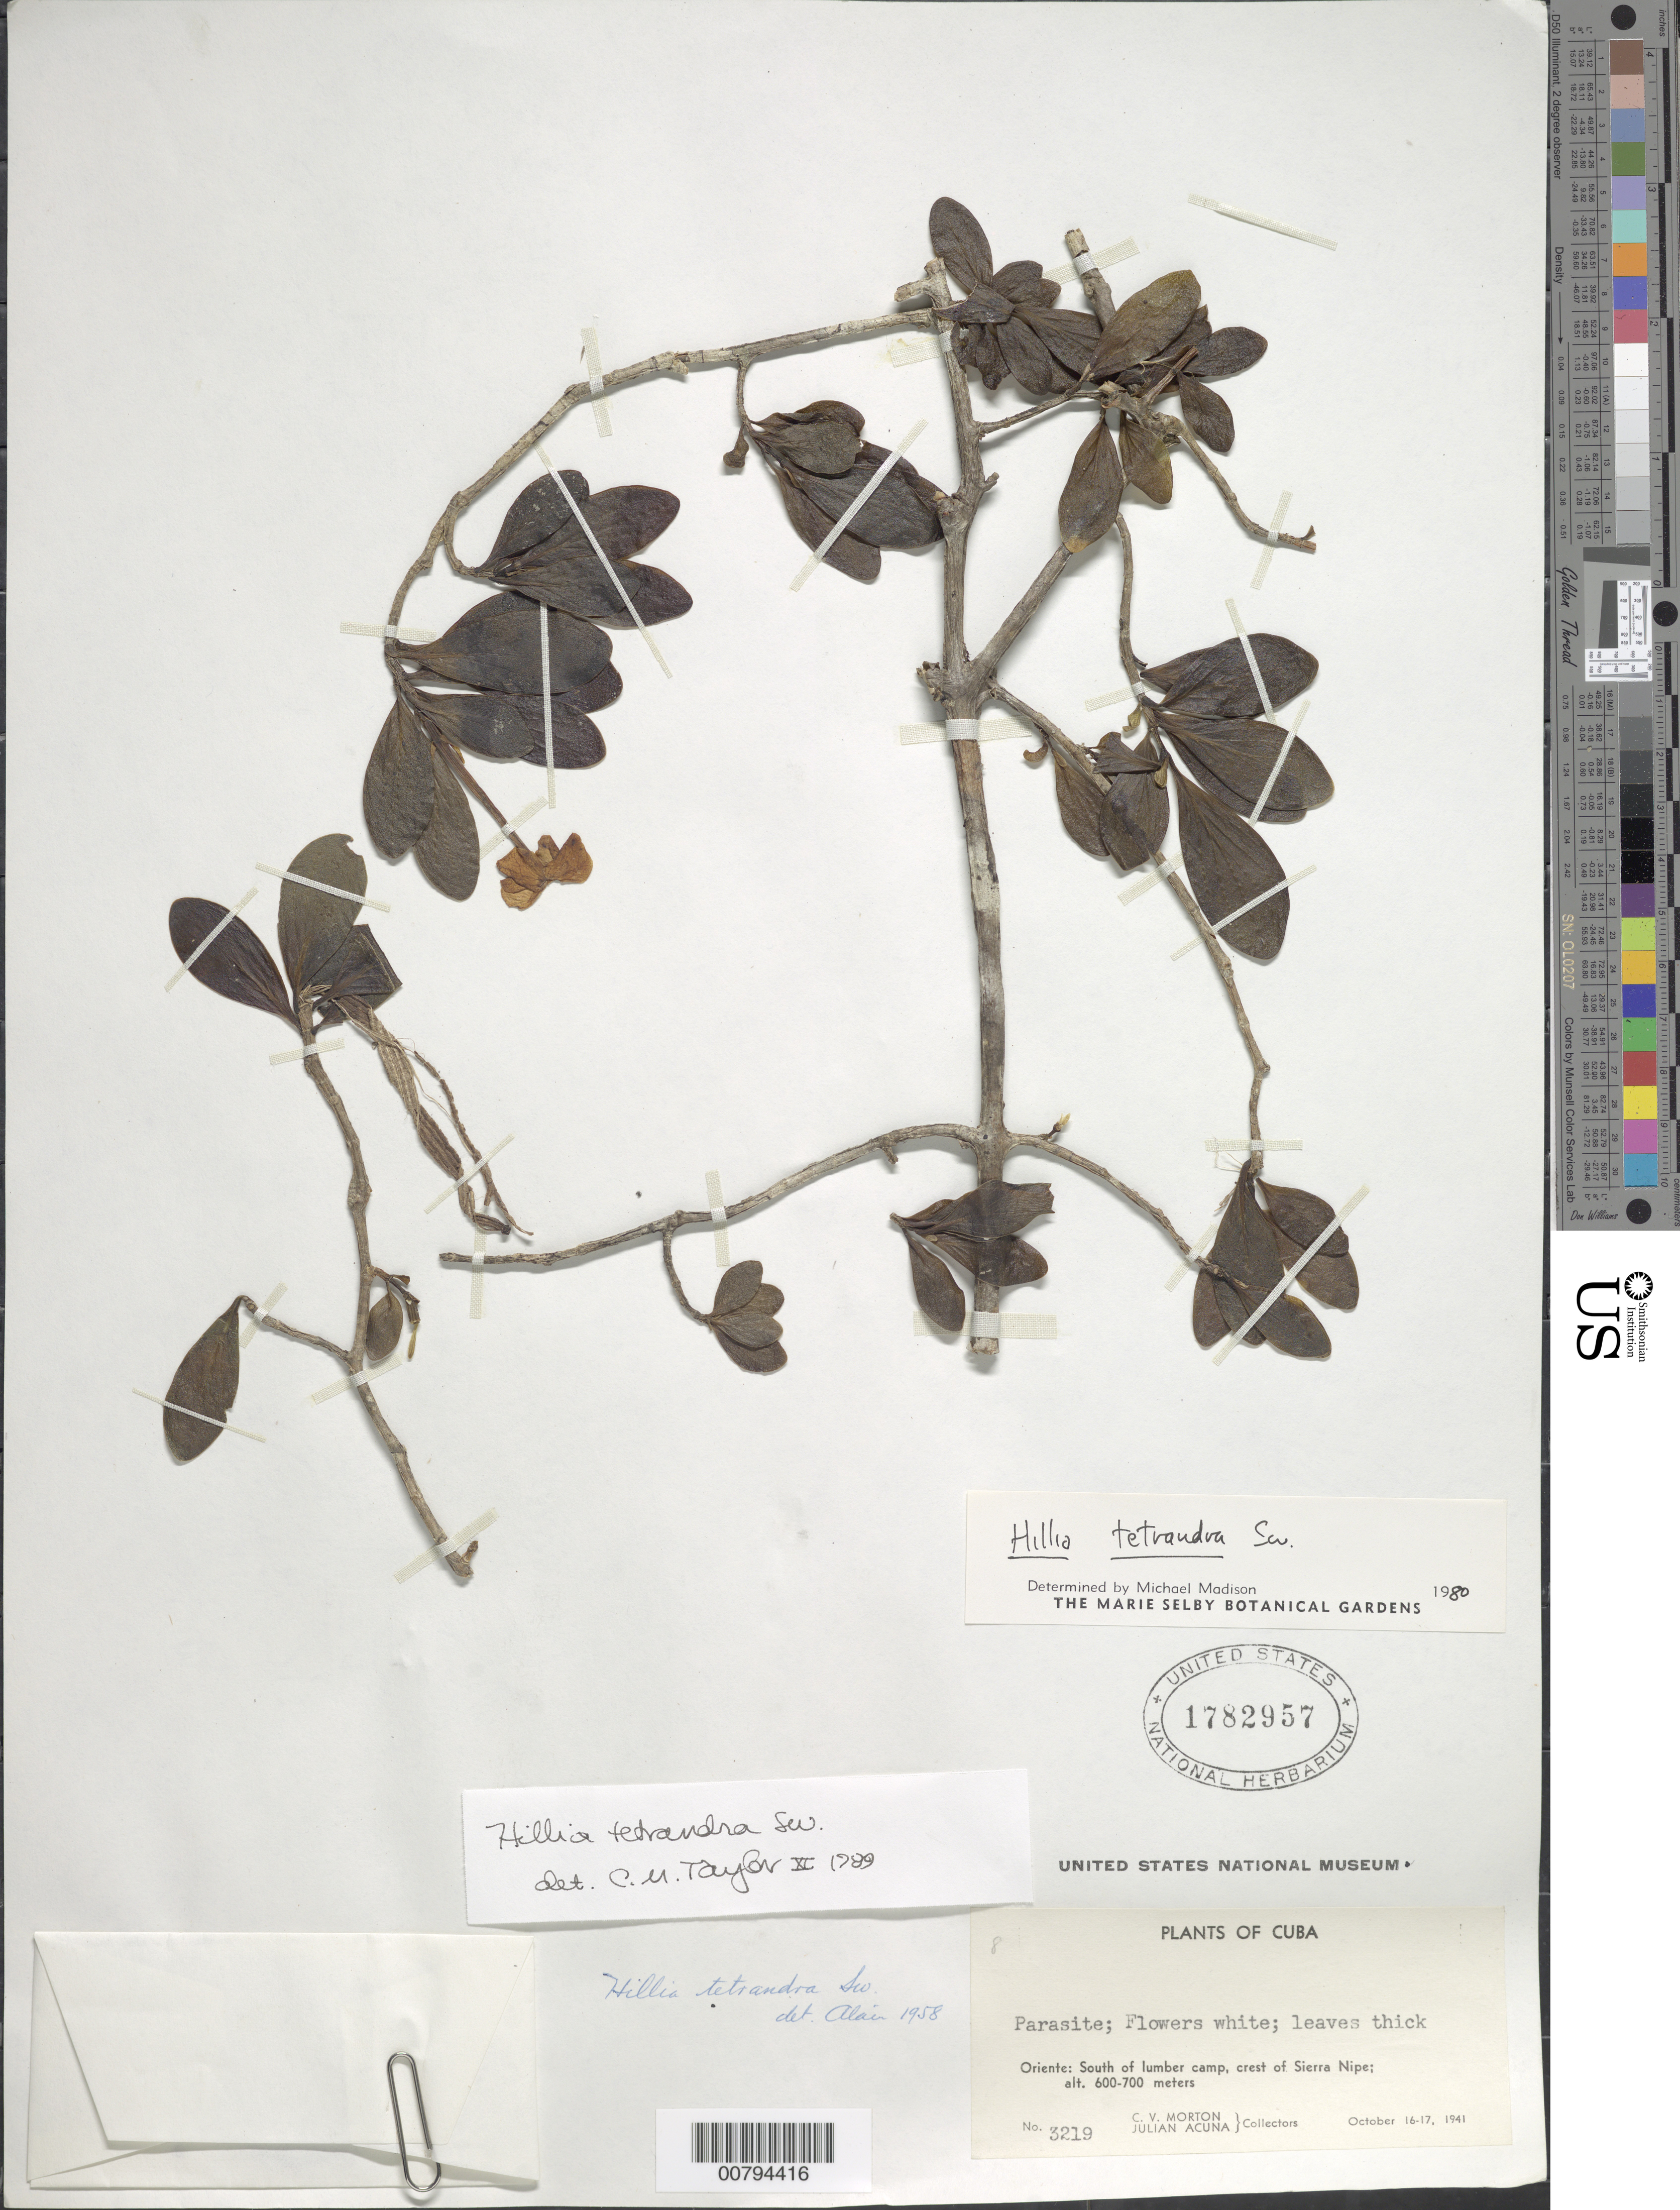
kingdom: Plantae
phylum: Tracheophyta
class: Magnoliopsida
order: Gentianales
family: Rubiaceae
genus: Hillia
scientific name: Hillia tetrandra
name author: Sw.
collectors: C. V. Morton & J. Acuña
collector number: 3219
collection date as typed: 16 Oct 1941 to 17 Oct 1941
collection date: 1941-10-16/1941-10-17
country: Cuba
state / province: Oriente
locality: South of lumber camp, crest of Sierra Nipe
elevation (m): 600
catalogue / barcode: US 1782957